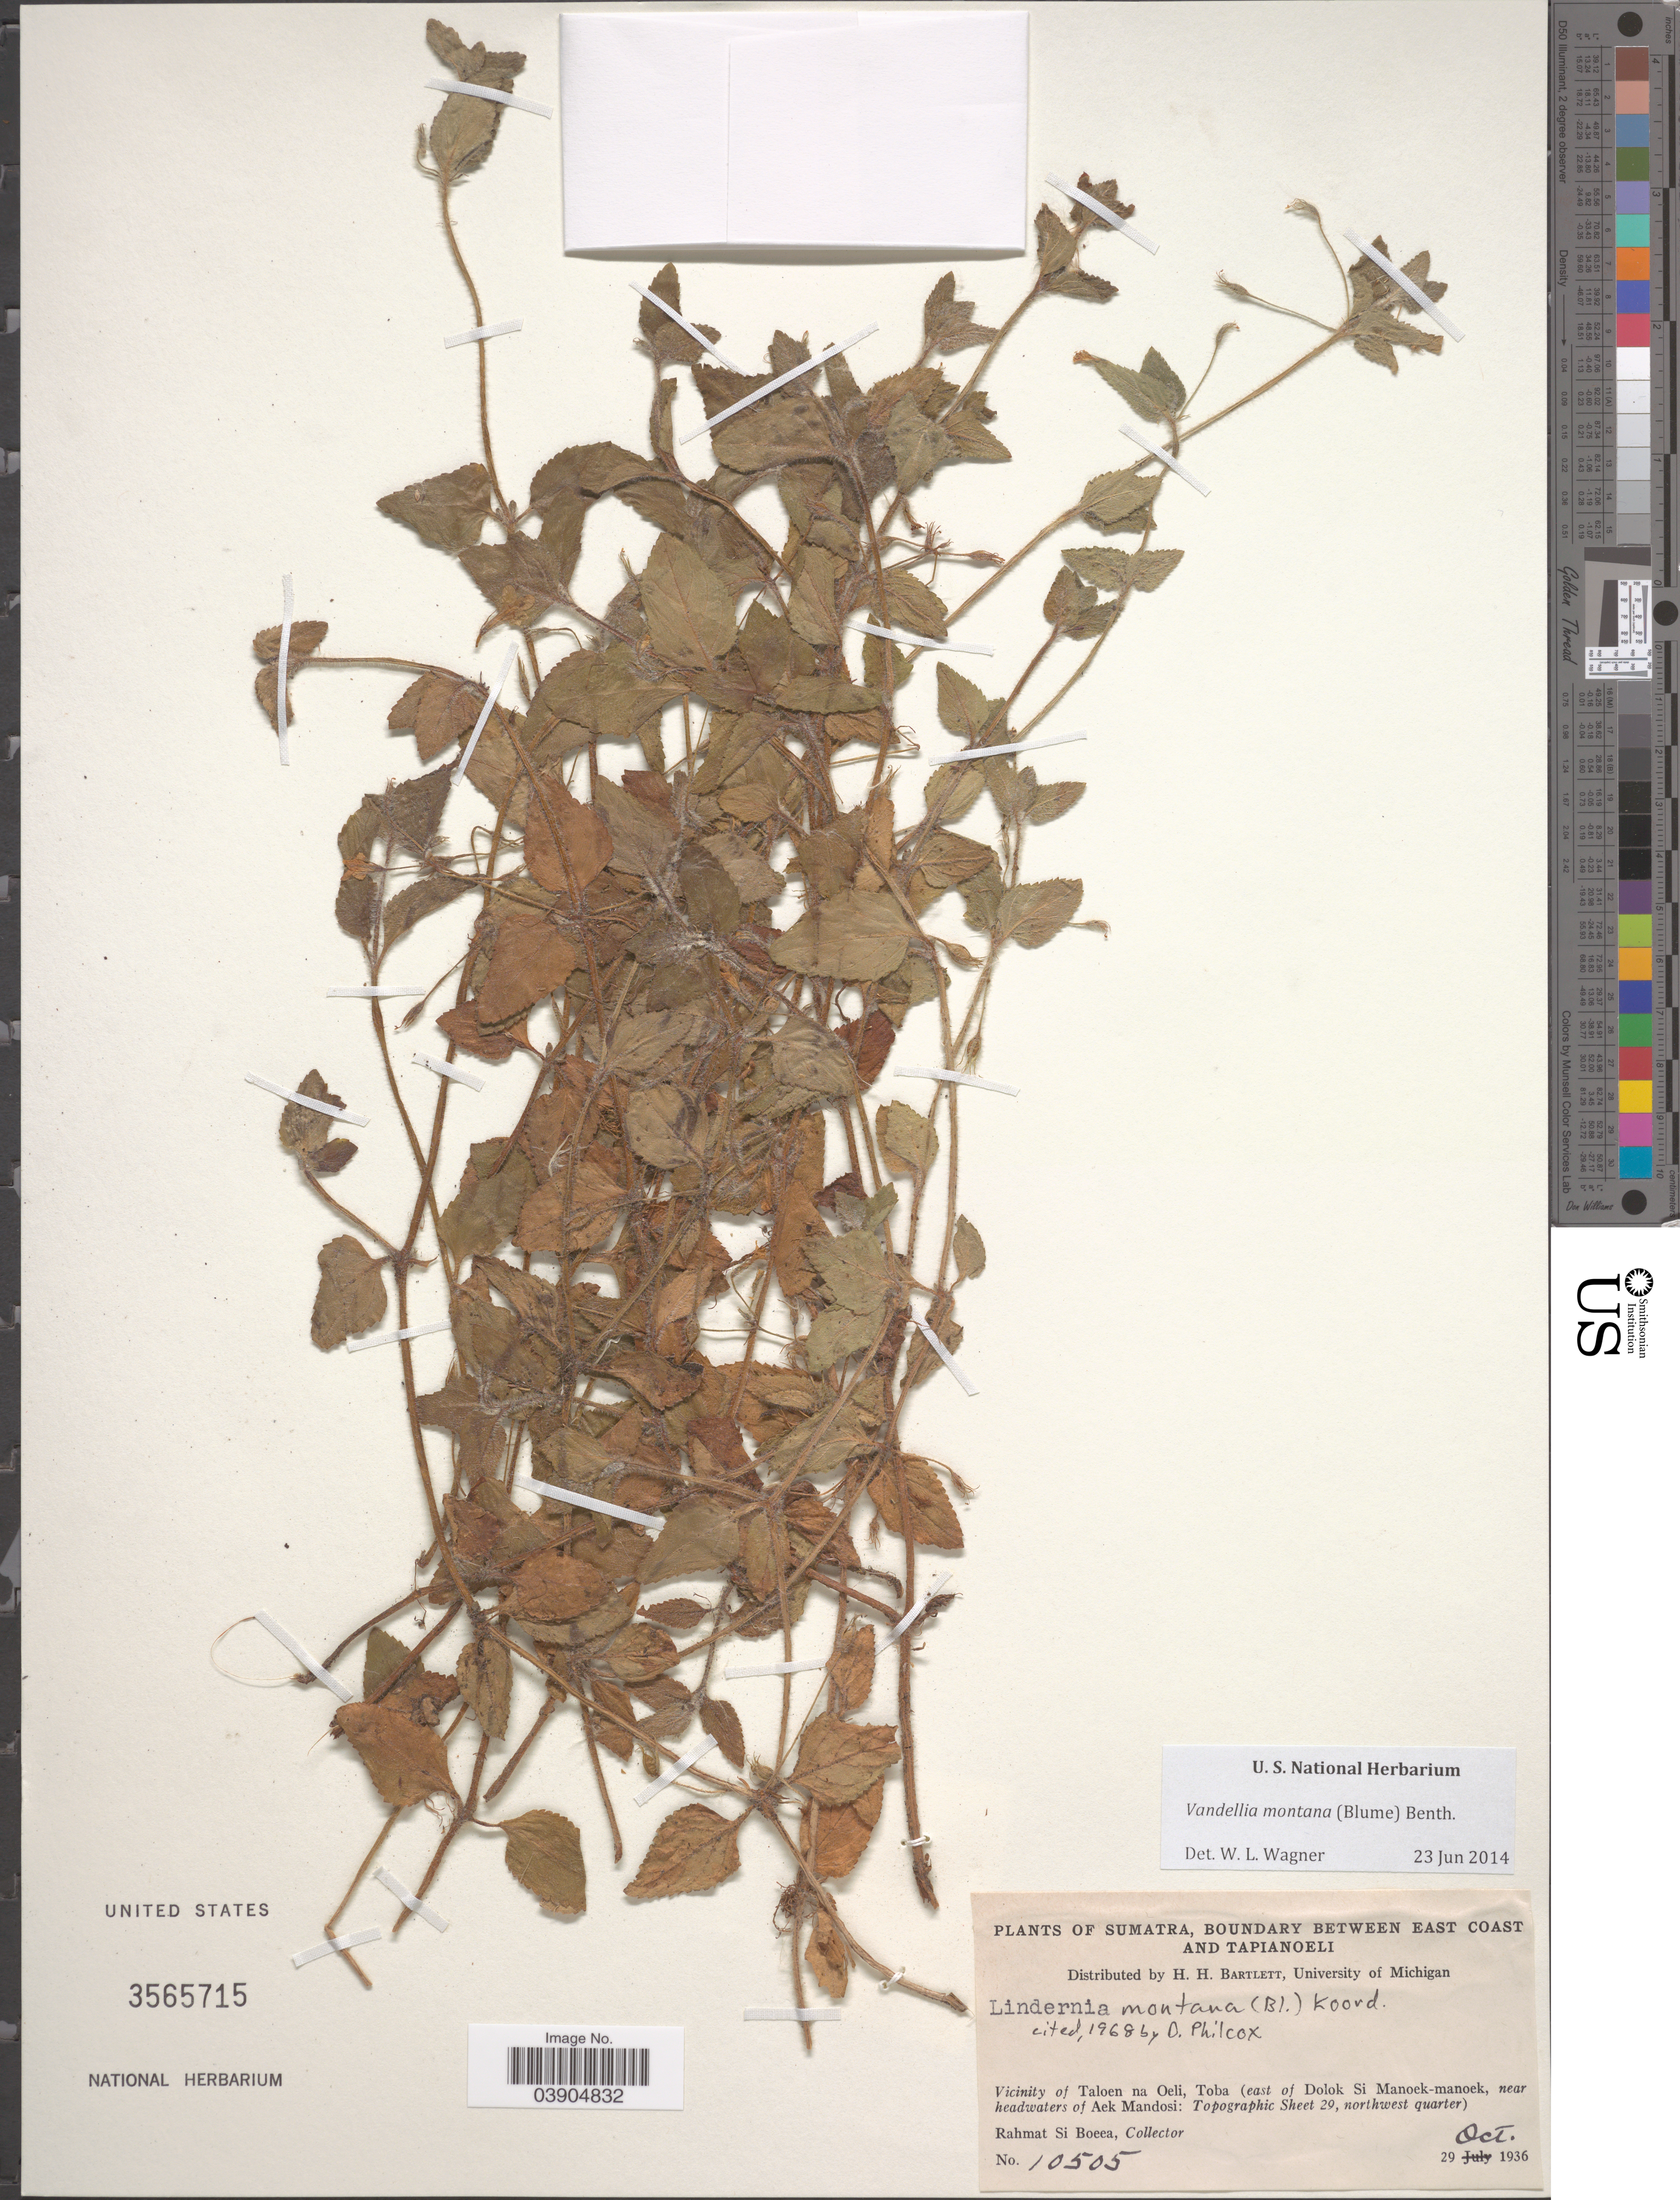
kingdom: Plantae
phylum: Tracheophyta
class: Magnoliopsida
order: Lamiales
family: Linderniaceae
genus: Lindernia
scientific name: Lindernia montana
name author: (Blume) Koord.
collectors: Rahmat Si Boeea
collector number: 10505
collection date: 1936-10-29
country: Indonesia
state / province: Sumatra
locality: Boundary between East Coast and Tapianoeli. Vicinity of Taloen na Oeli, Toba (east of Dolok Si Manoek-manoek, near headwaters of Aek Mandosi: Topographic Sheet 29, northwest quarter).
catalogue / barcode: US 3565715